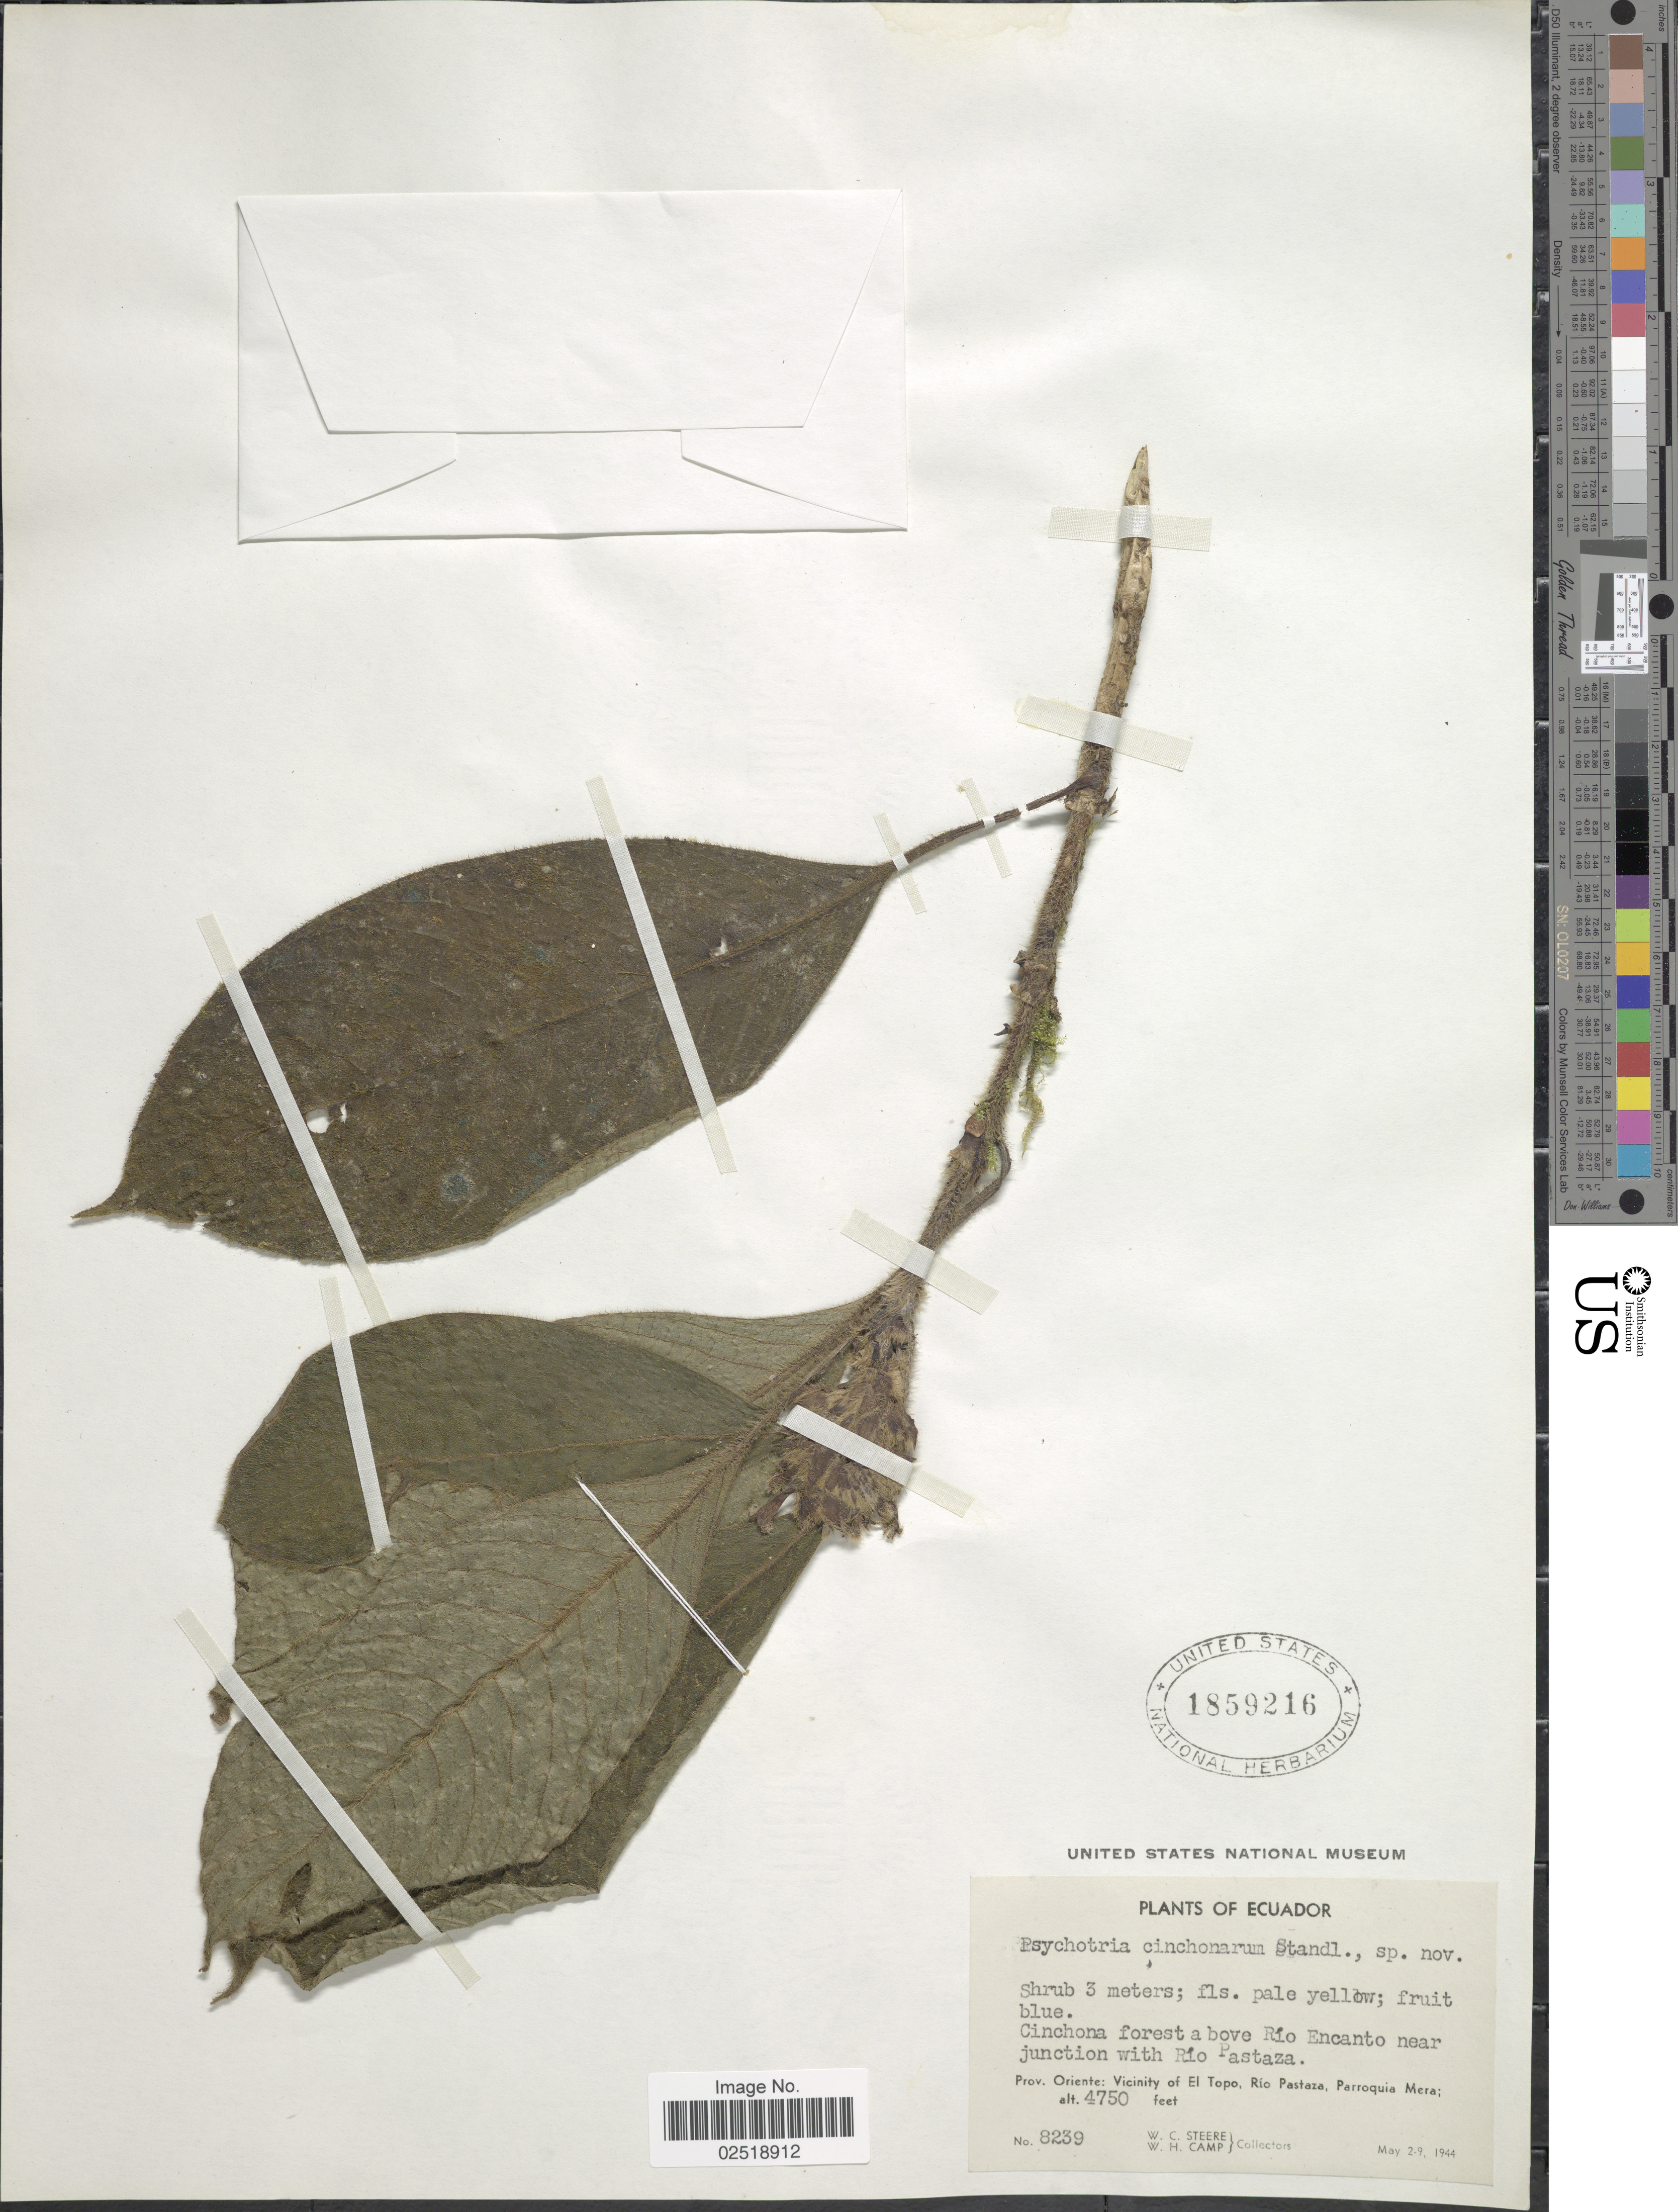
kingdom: Plantae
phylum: Tracheophyta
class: Magnoliopsida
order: Gentianales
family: Rubiaceae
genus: Psychotria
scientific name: Psychotria cinchonarum Standl. sp. nov. ined.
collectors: W. C. Steere & W. H. Camp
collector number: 8239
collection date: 1944-03-02/1944-03-09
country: Ecuador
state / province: Pastaza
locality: Cinchona forest above Río Encanto near junction with Río Pastaza, Prov. Oriente: Vicinity of El Topo, Río Pastaza, Parroquia Mera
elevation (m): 1448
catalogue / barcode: US 19859216